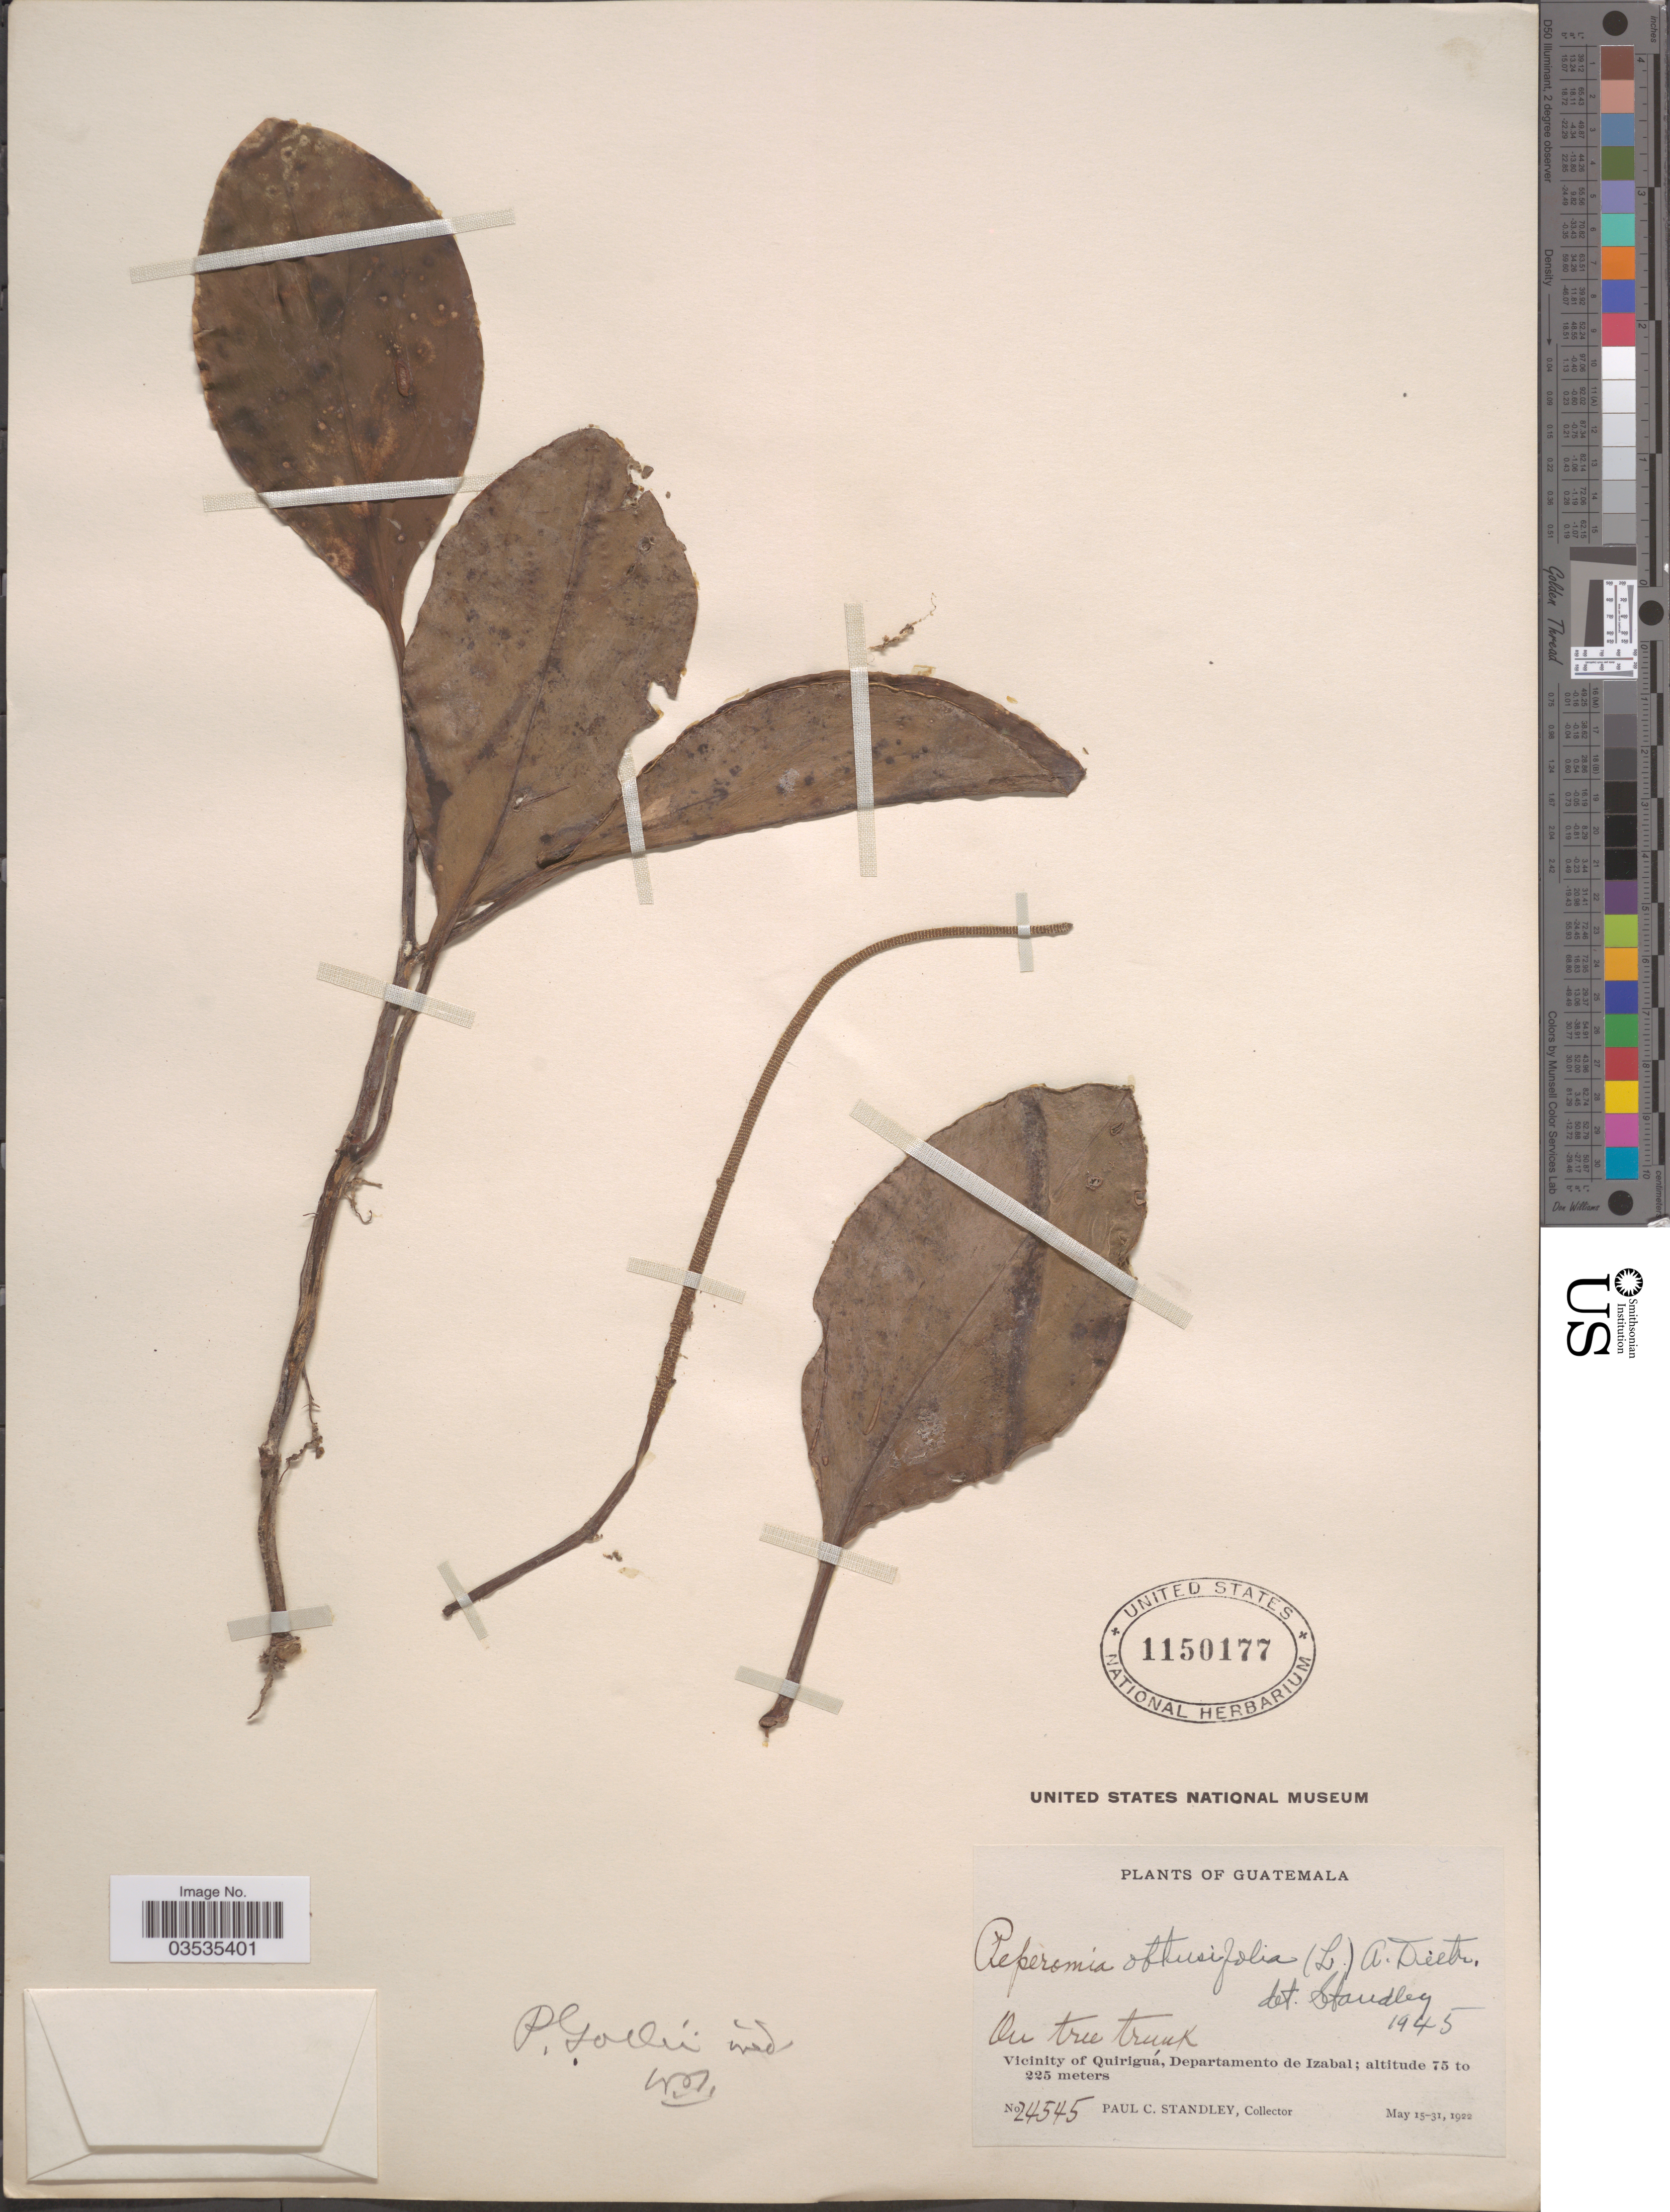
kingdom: Plantae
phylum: Tracheophyta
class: Magnoliopsida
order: Piperales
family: Piperaceae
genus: Peperomia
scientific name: Peperomia obtusifolia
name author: (L.) A. Dietr.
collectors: P. C. Standley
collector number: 24545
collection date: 1922-05-15/1922-05-31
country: Guatemala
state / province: Izabal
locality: Vicinity of Quiriguá, Departamento de Izabal.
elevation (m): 75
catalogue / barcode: US 1150177